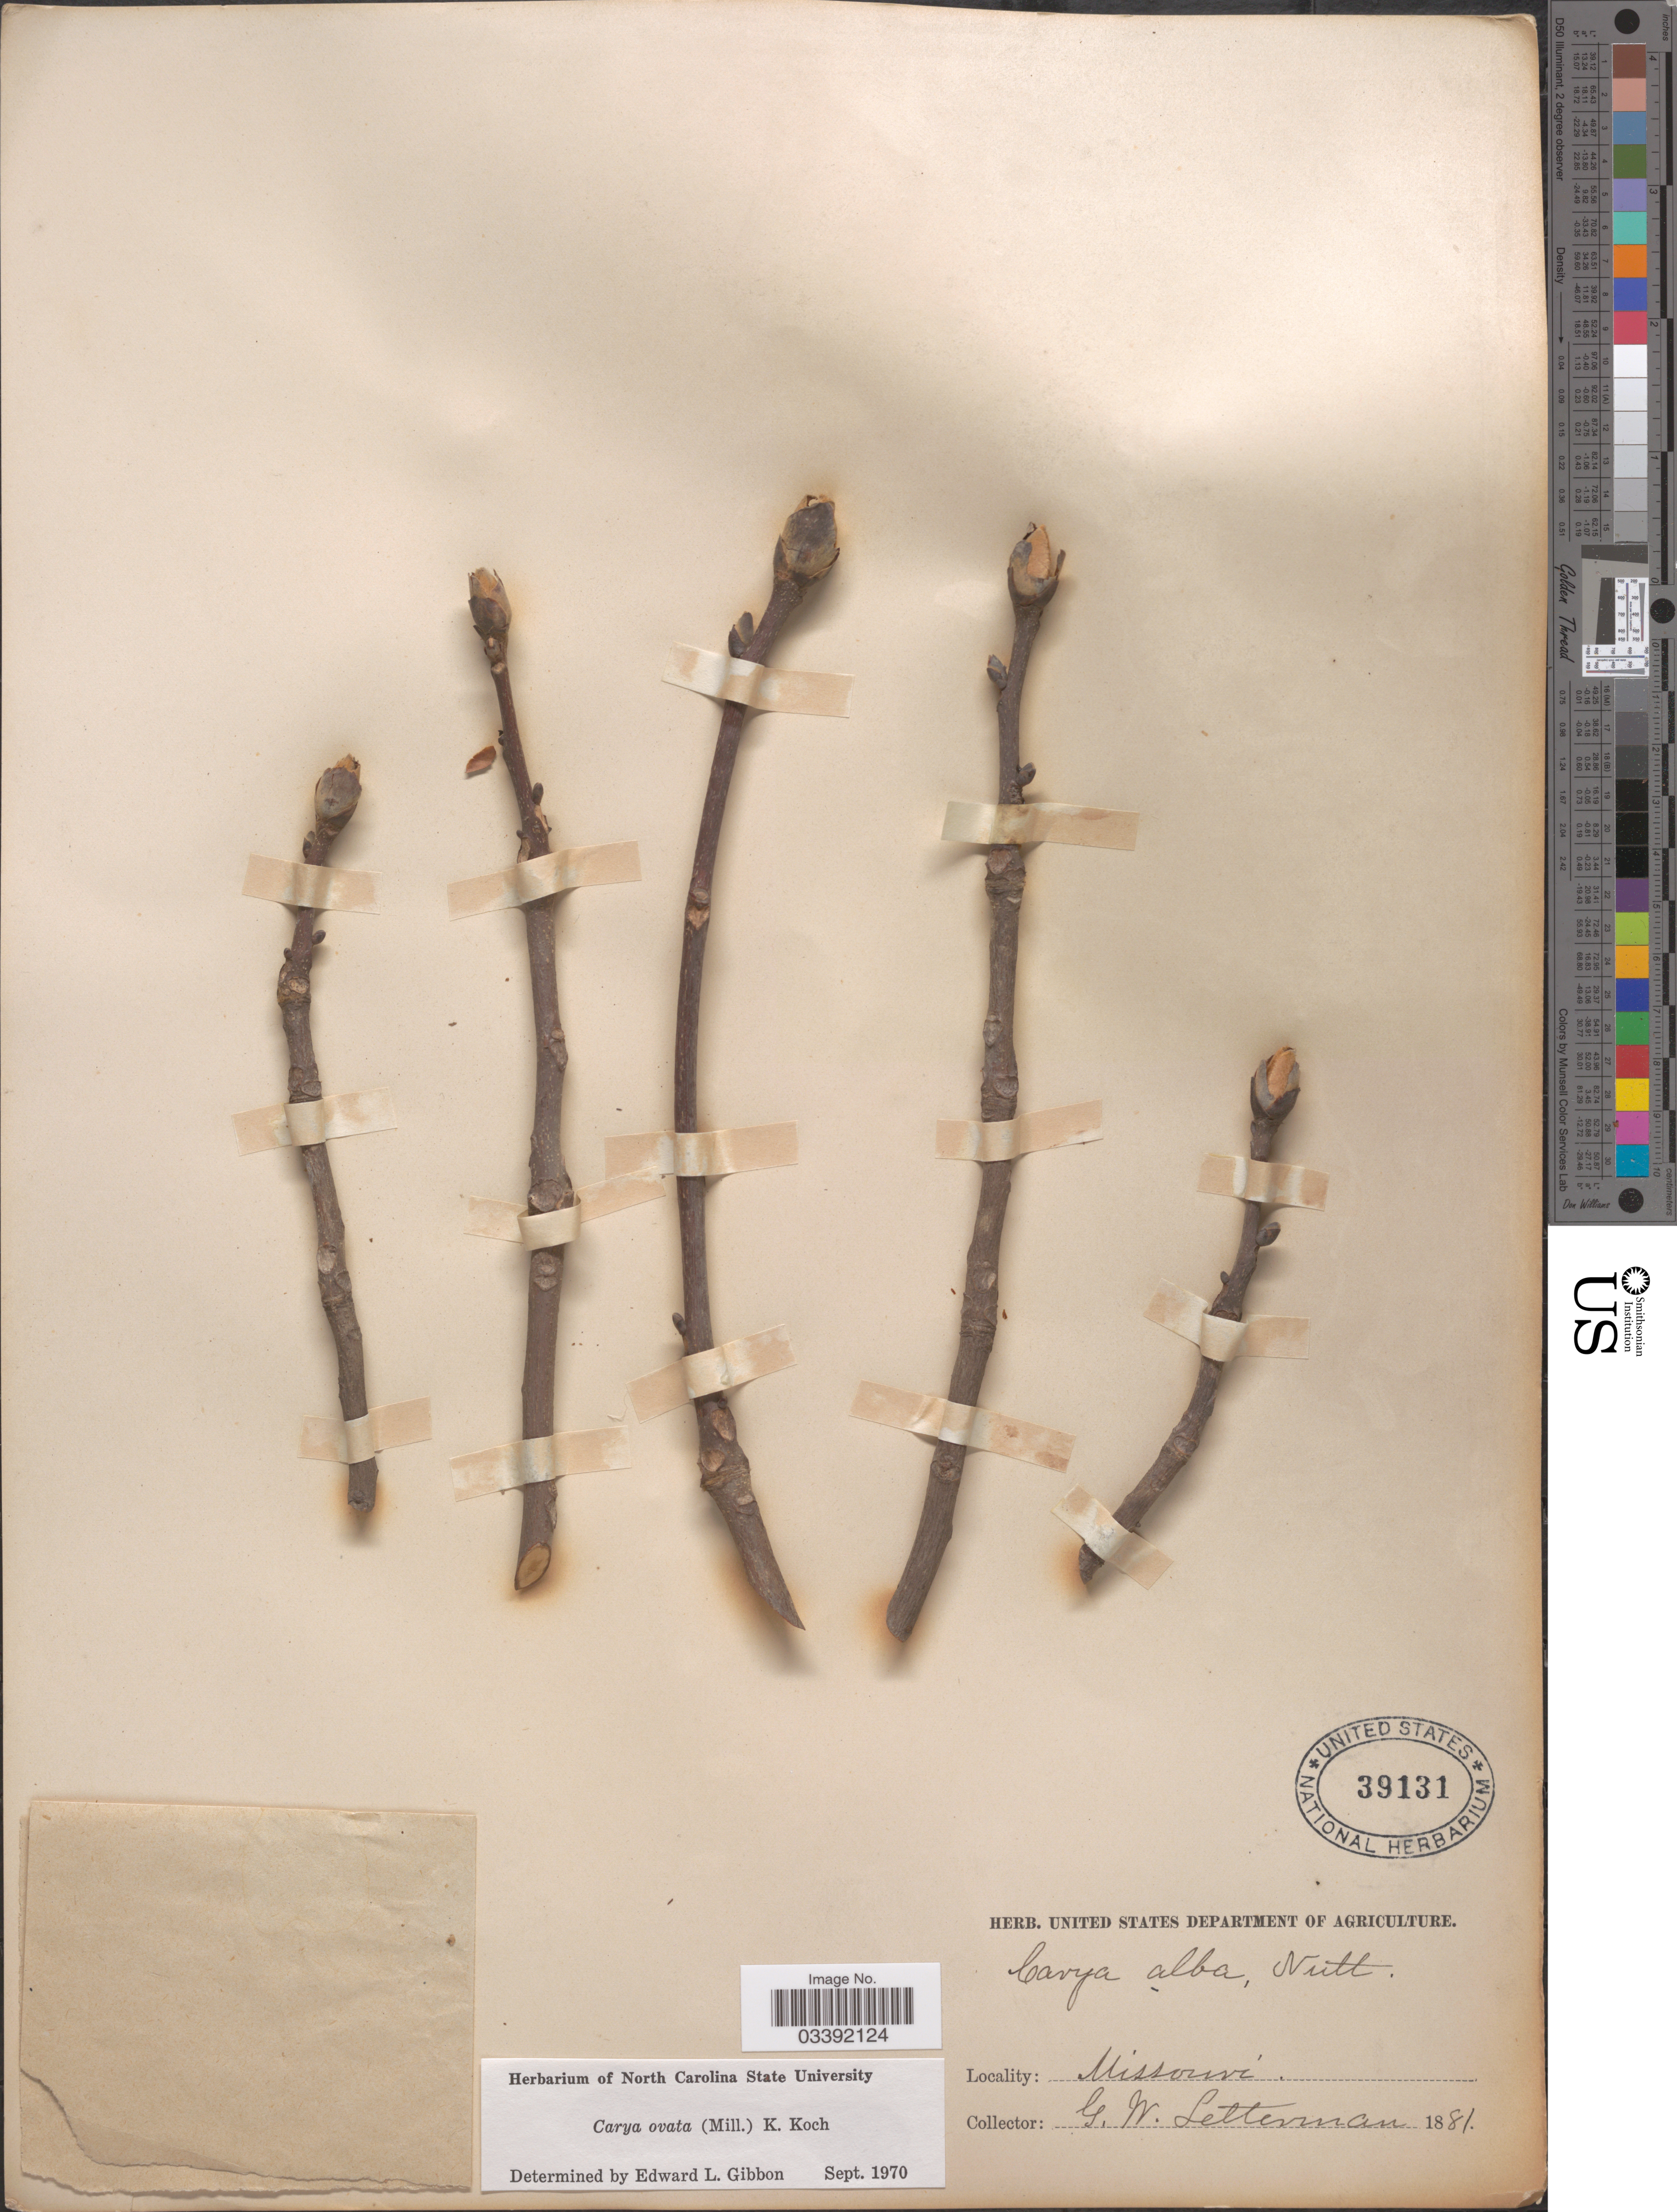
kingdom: Plantae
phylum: Tracheophyta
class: Magnoliopsida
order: Fagales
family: Juglandaceae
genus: Carya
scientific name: Carya ovata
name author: (Mill.) K. Koch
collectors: G. W. Letterman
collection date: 1881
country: United States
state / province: Missouri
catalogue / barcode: US 39131